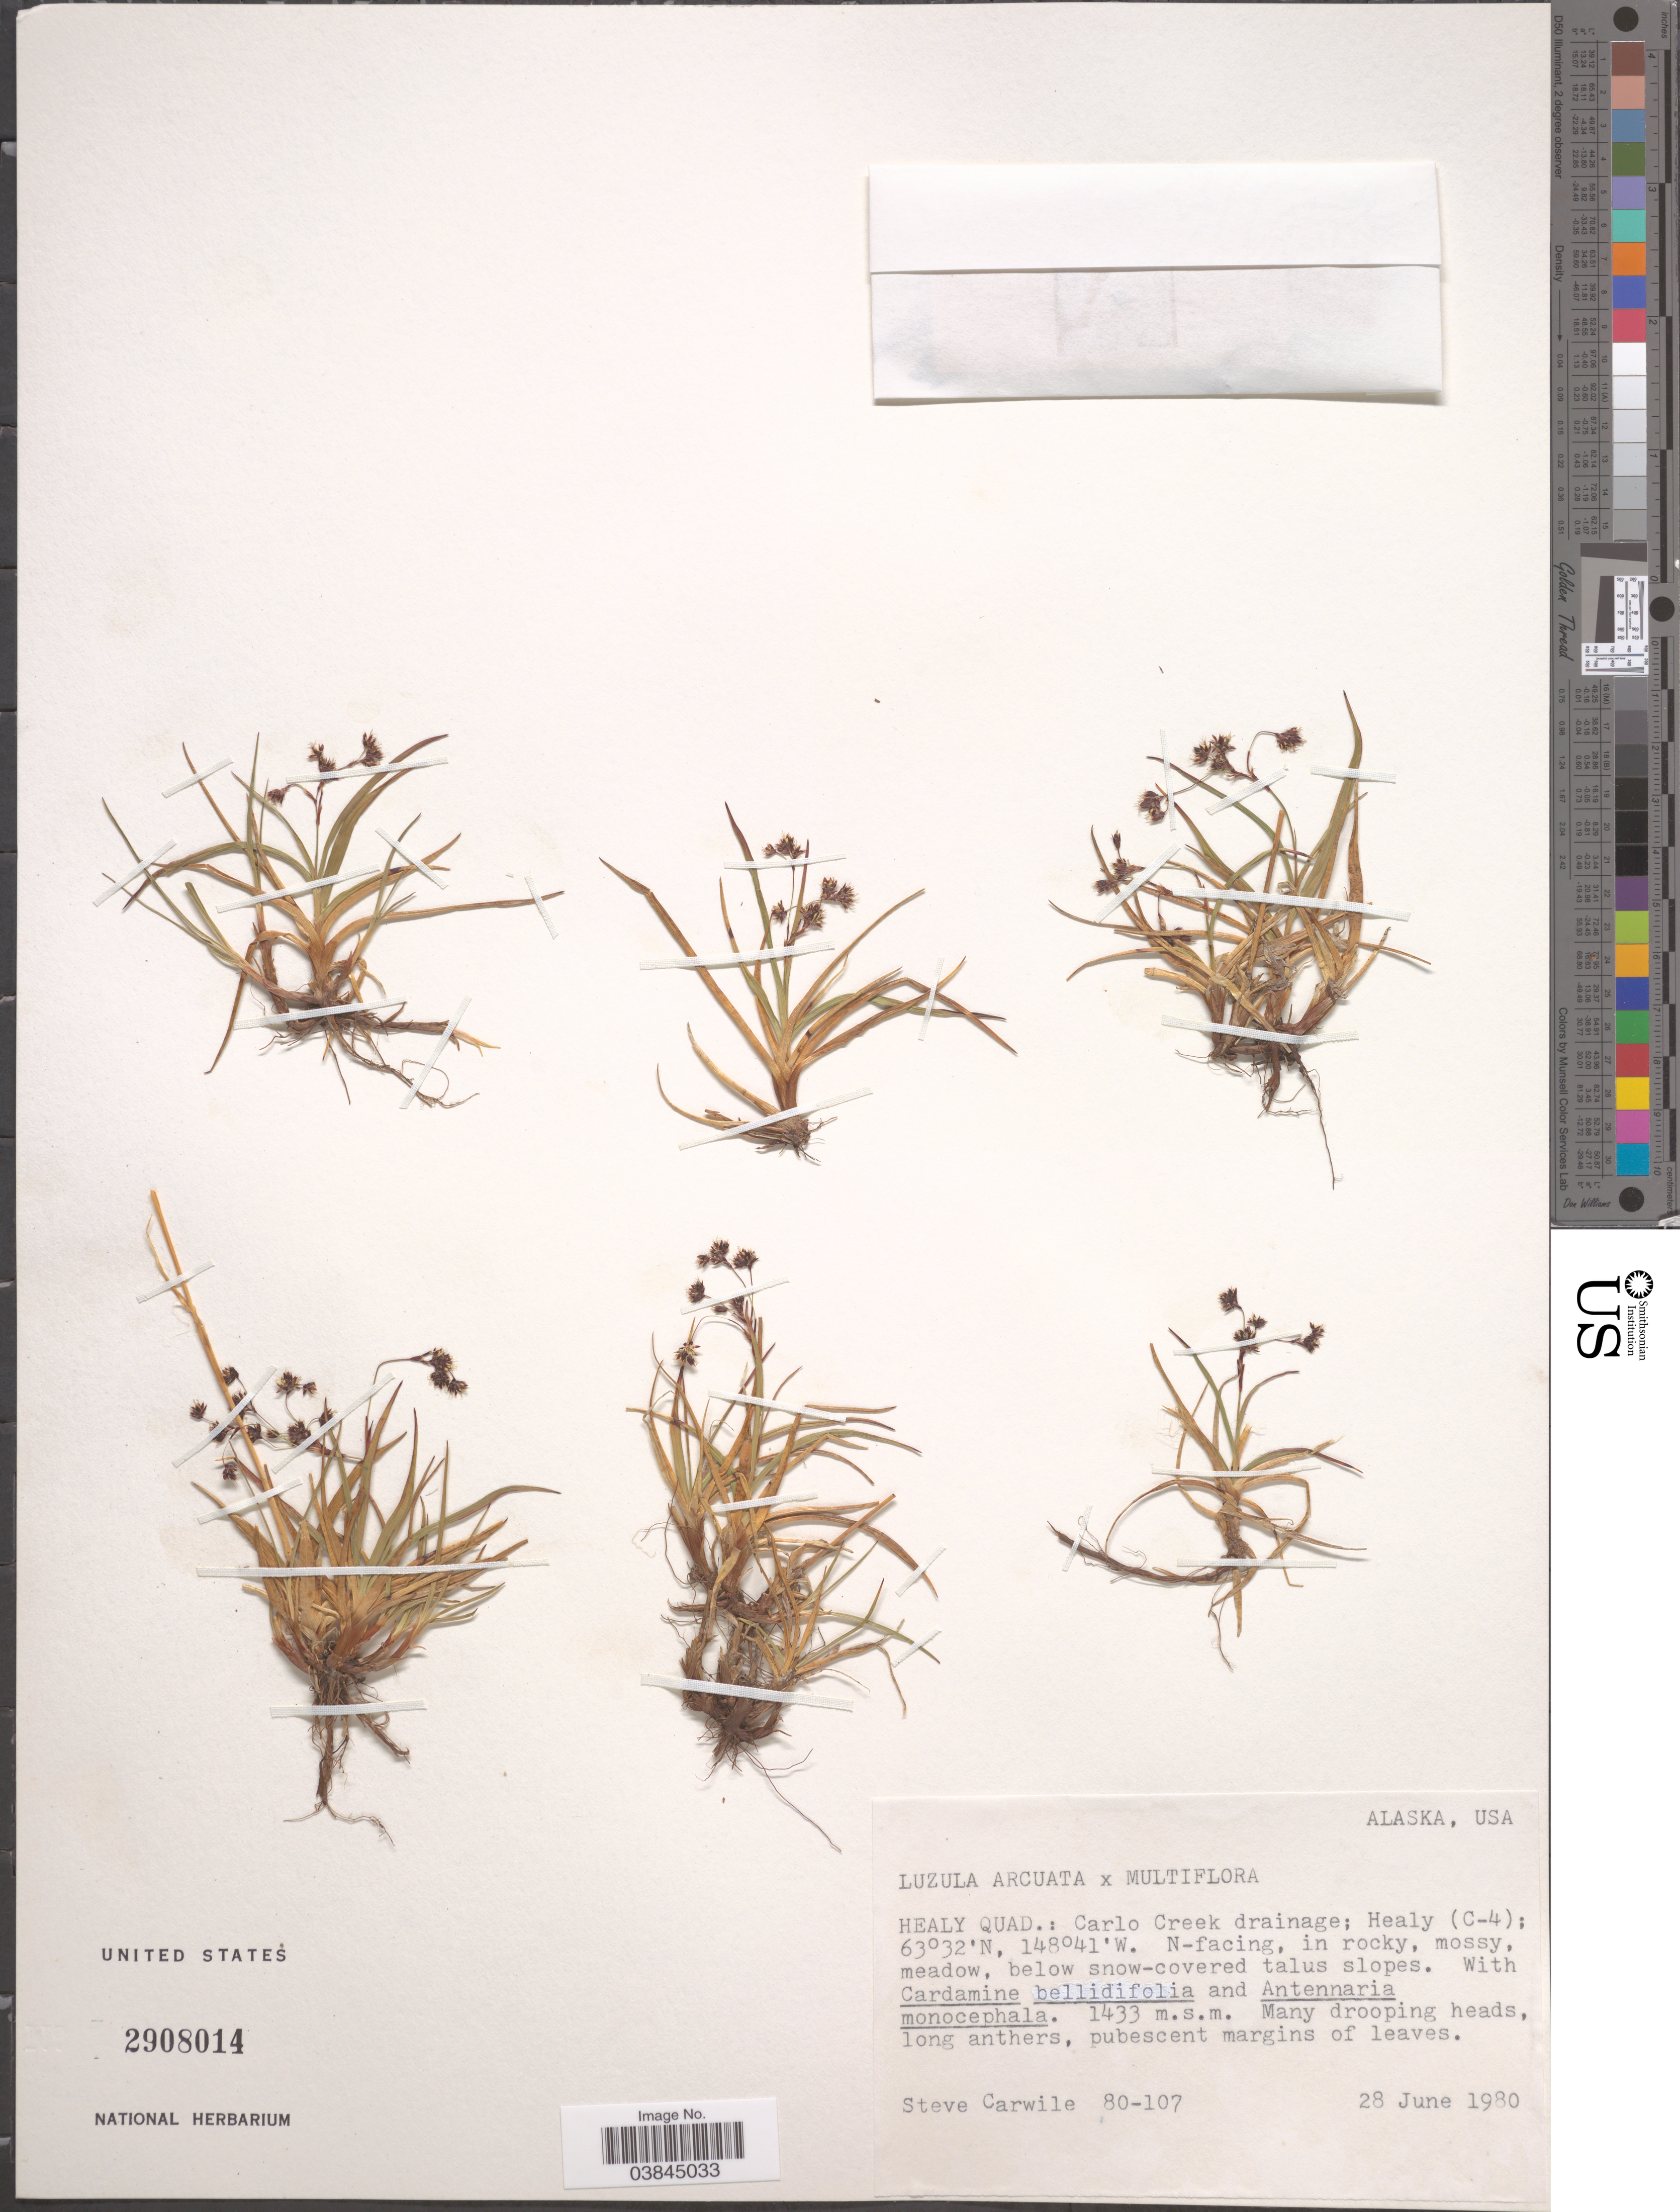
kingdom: Plantae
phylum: Tracheophyta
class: Liliopsida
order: Poales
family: Juncaceae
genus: Luzula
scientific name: Luzula arcuata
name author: (Wahlenb.) Sw.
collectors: S. Carwile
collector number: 80-107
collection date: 1980-06-28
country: United States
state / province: Alaska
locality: Healy Quad.: Carlo Creek drainage; Healy (C-4). N-facing.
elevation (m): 1433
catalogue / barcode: US 2908014